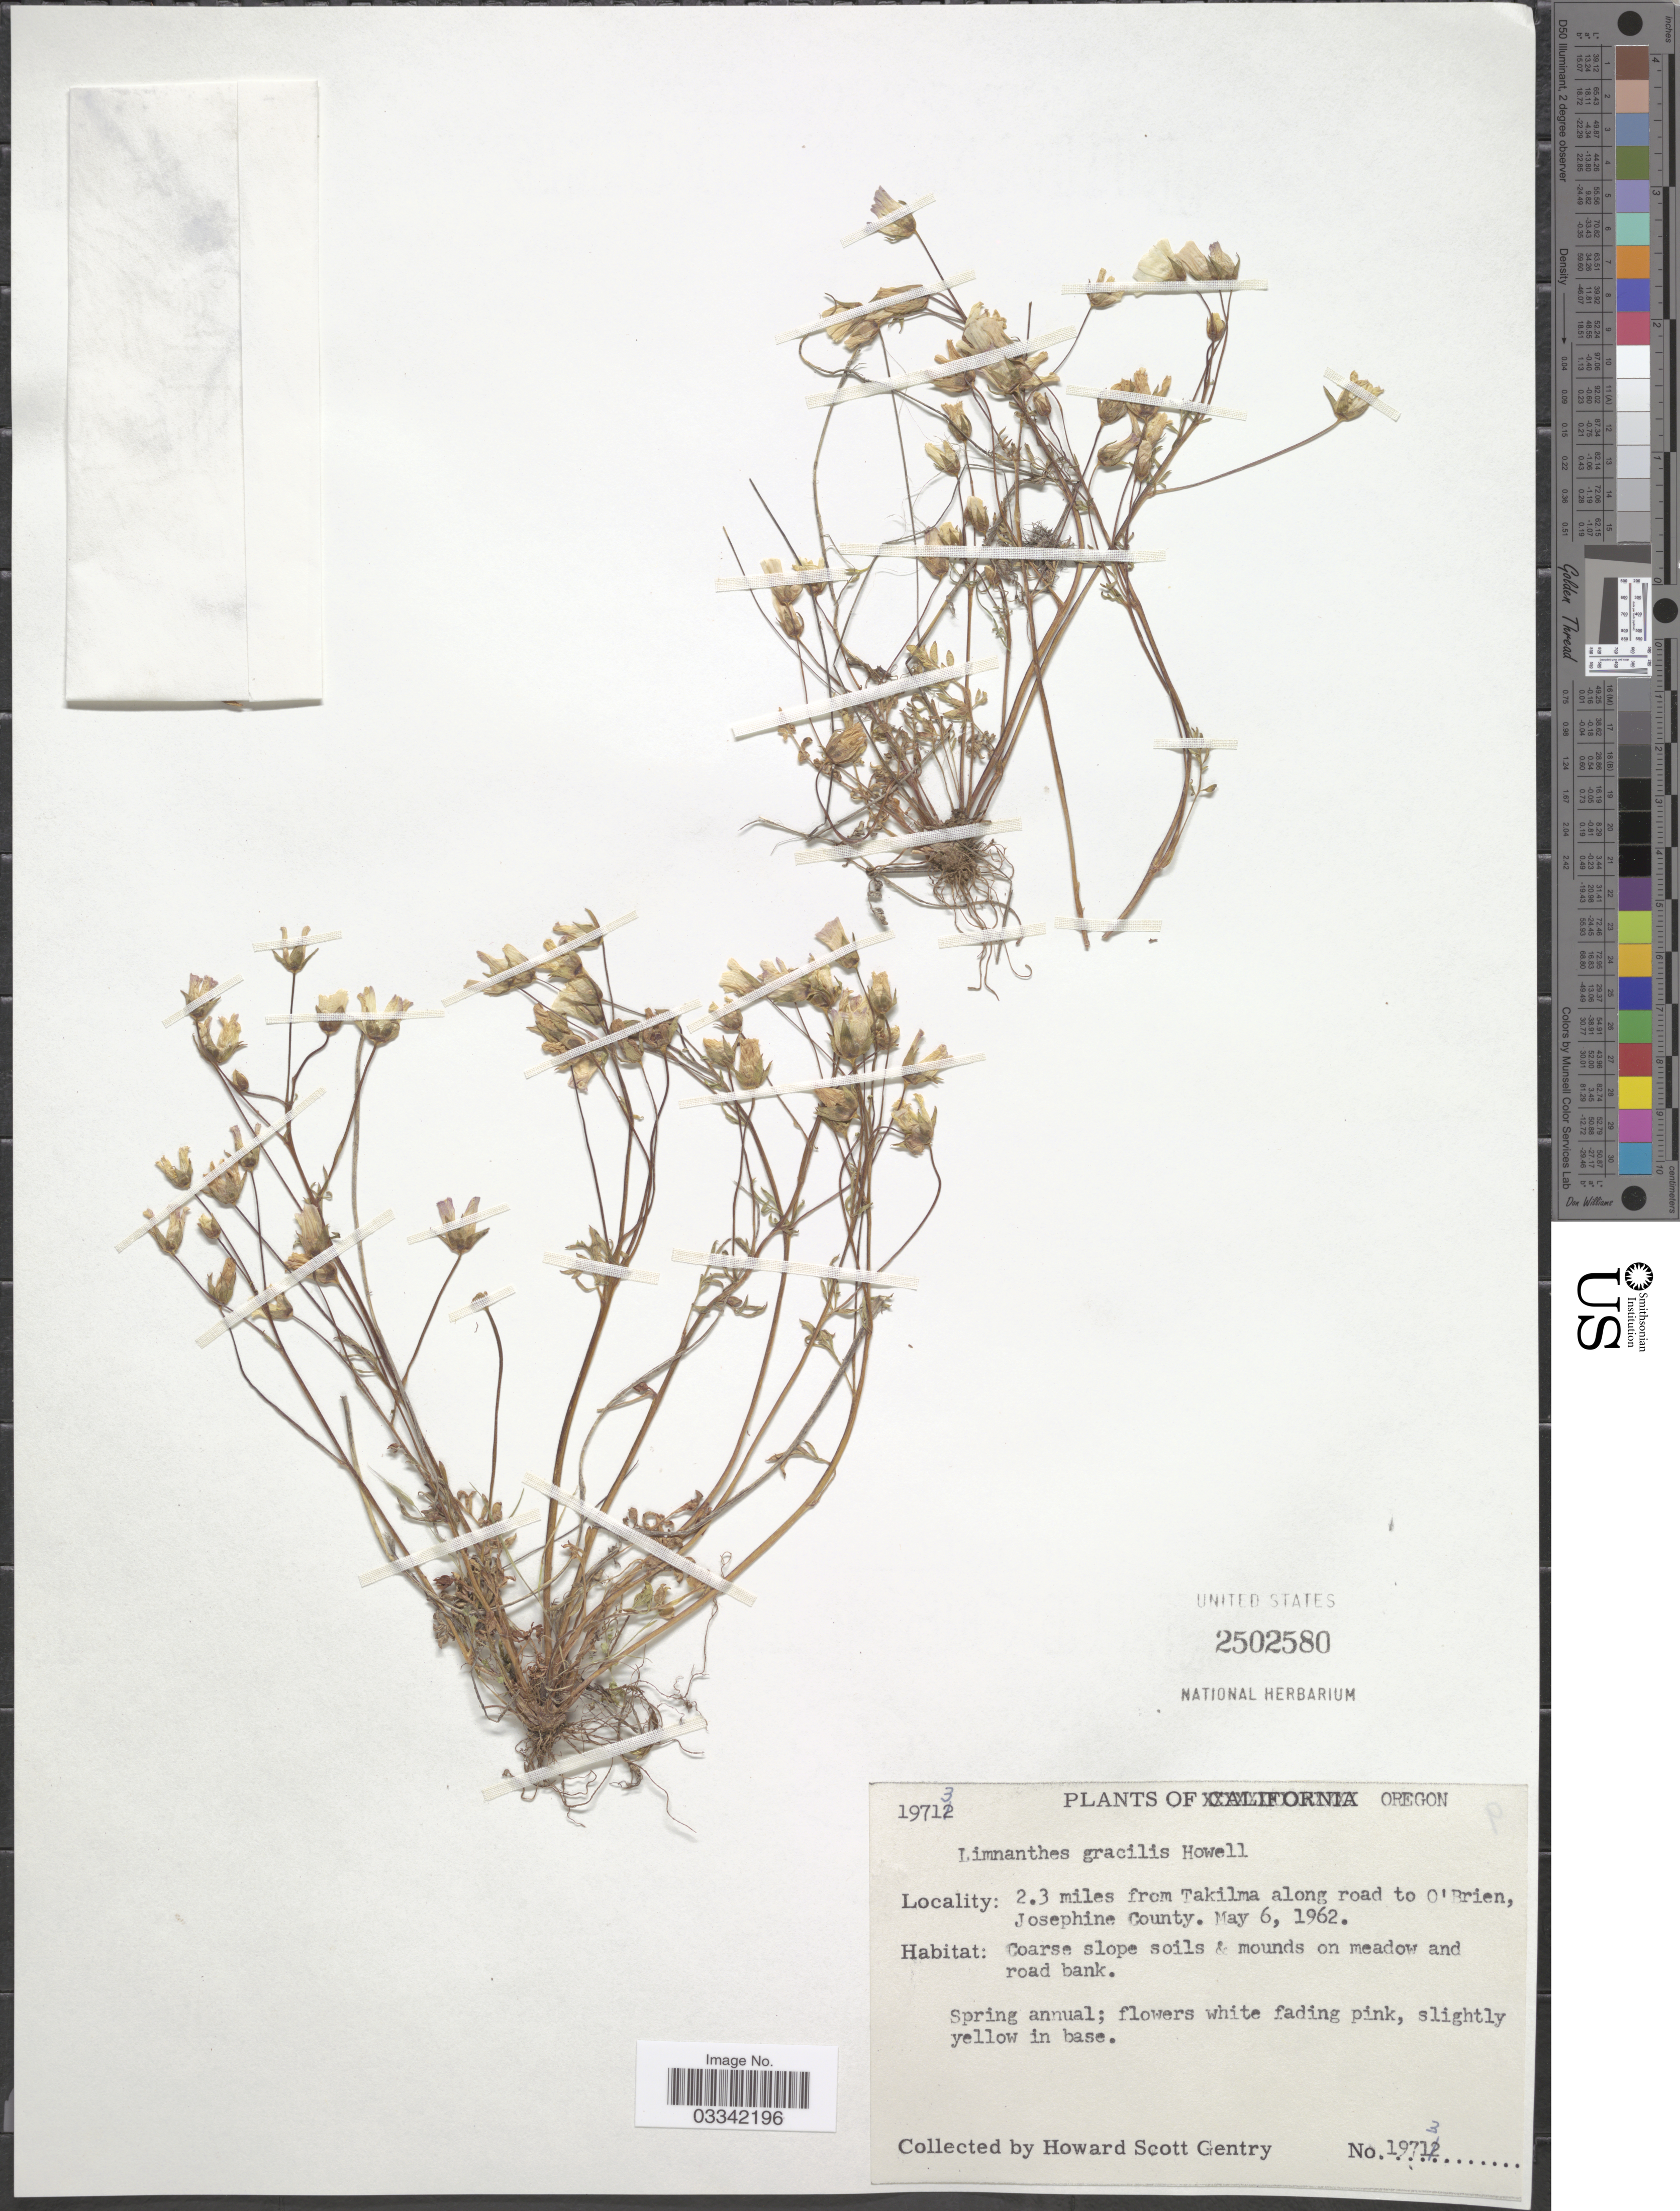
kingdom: Plantae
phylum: Tracheophyta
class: Magnoliopsida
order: Brassicales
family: Limnanthaceae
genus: Limnanthes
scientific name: Limnanthes alba subsp. gracilis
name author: (Howell) Morin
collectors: H. S. Gentry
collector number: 19713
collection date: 1962-05-06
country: United States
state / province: Oregon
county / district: Josephine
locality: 2.3 miles from Takilma along road to O'Brien, Josephine County.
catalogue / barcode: US 2502580